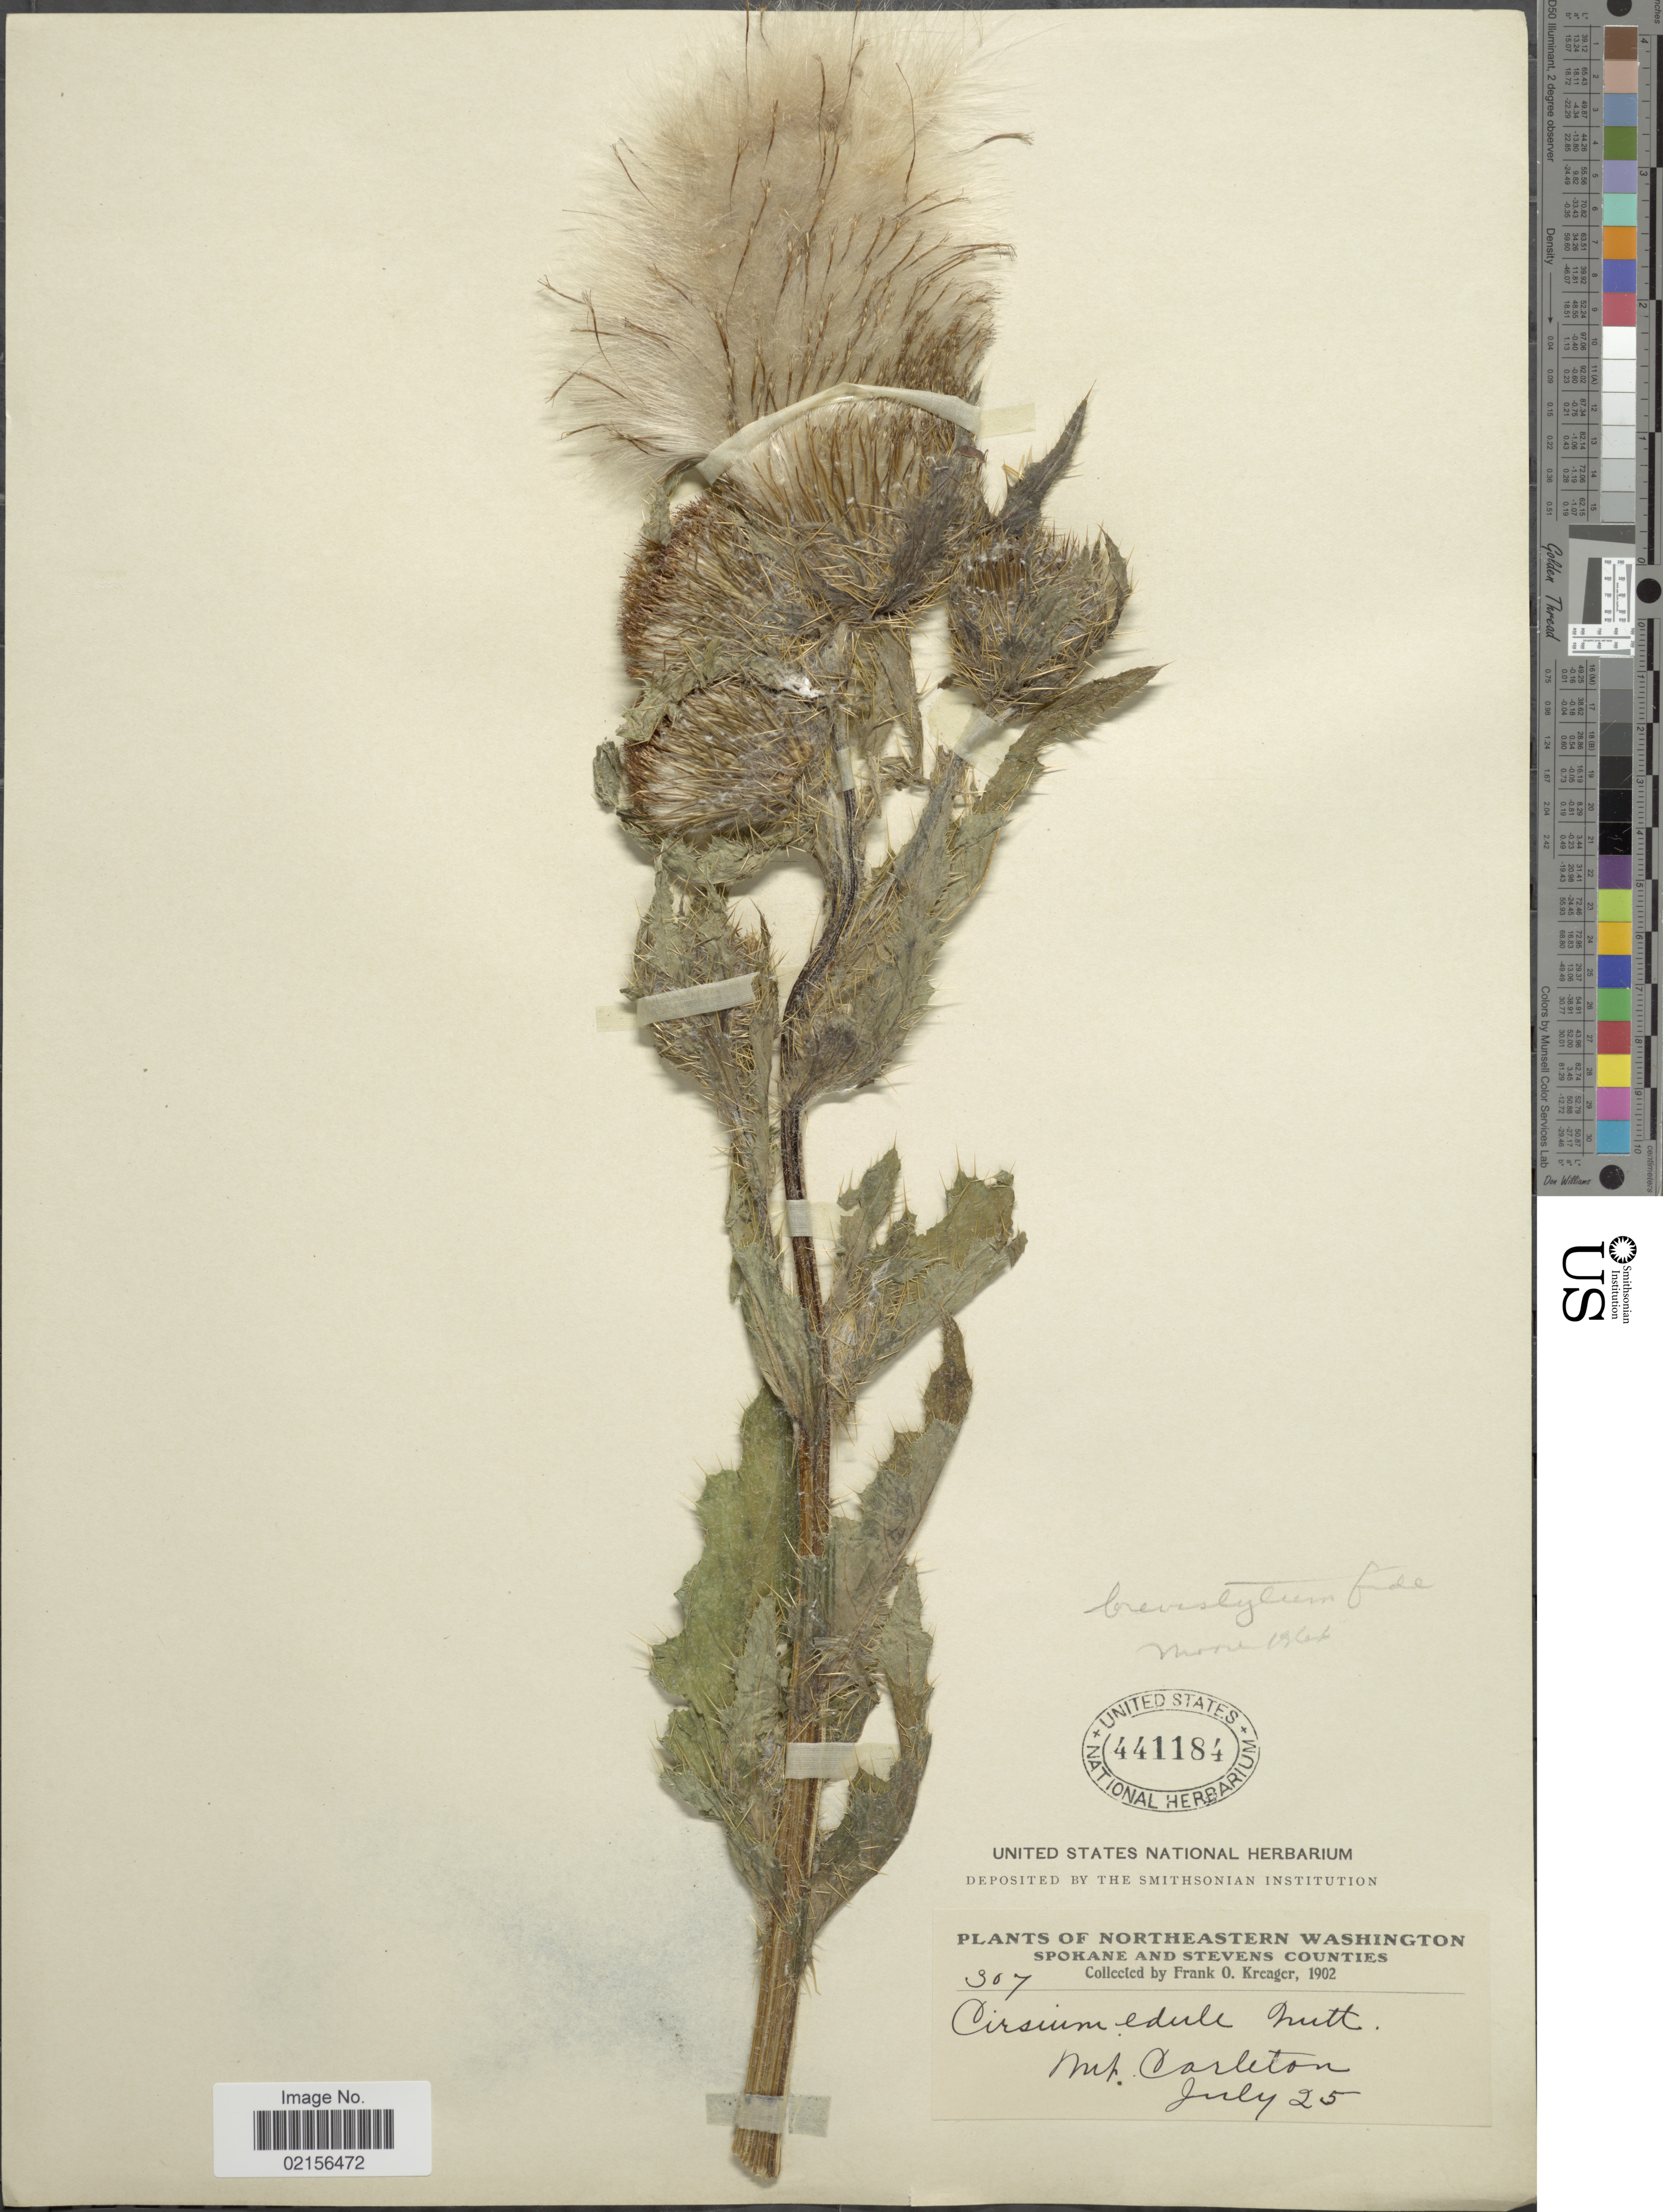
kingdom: Plantae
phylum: Tracheophyta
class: Magnoliopsida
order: Asterales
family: Asteraceae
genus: Cirsium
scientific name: Cirsium brevistylum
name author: Cronq.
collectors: F. Kreager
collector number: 307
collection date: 1902-07-25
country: United States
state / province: Washington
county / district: Spokane / Stevens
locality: Northeastern Washington Spokane and Stevens Counties, Mt Carleton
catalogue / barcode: US 441184